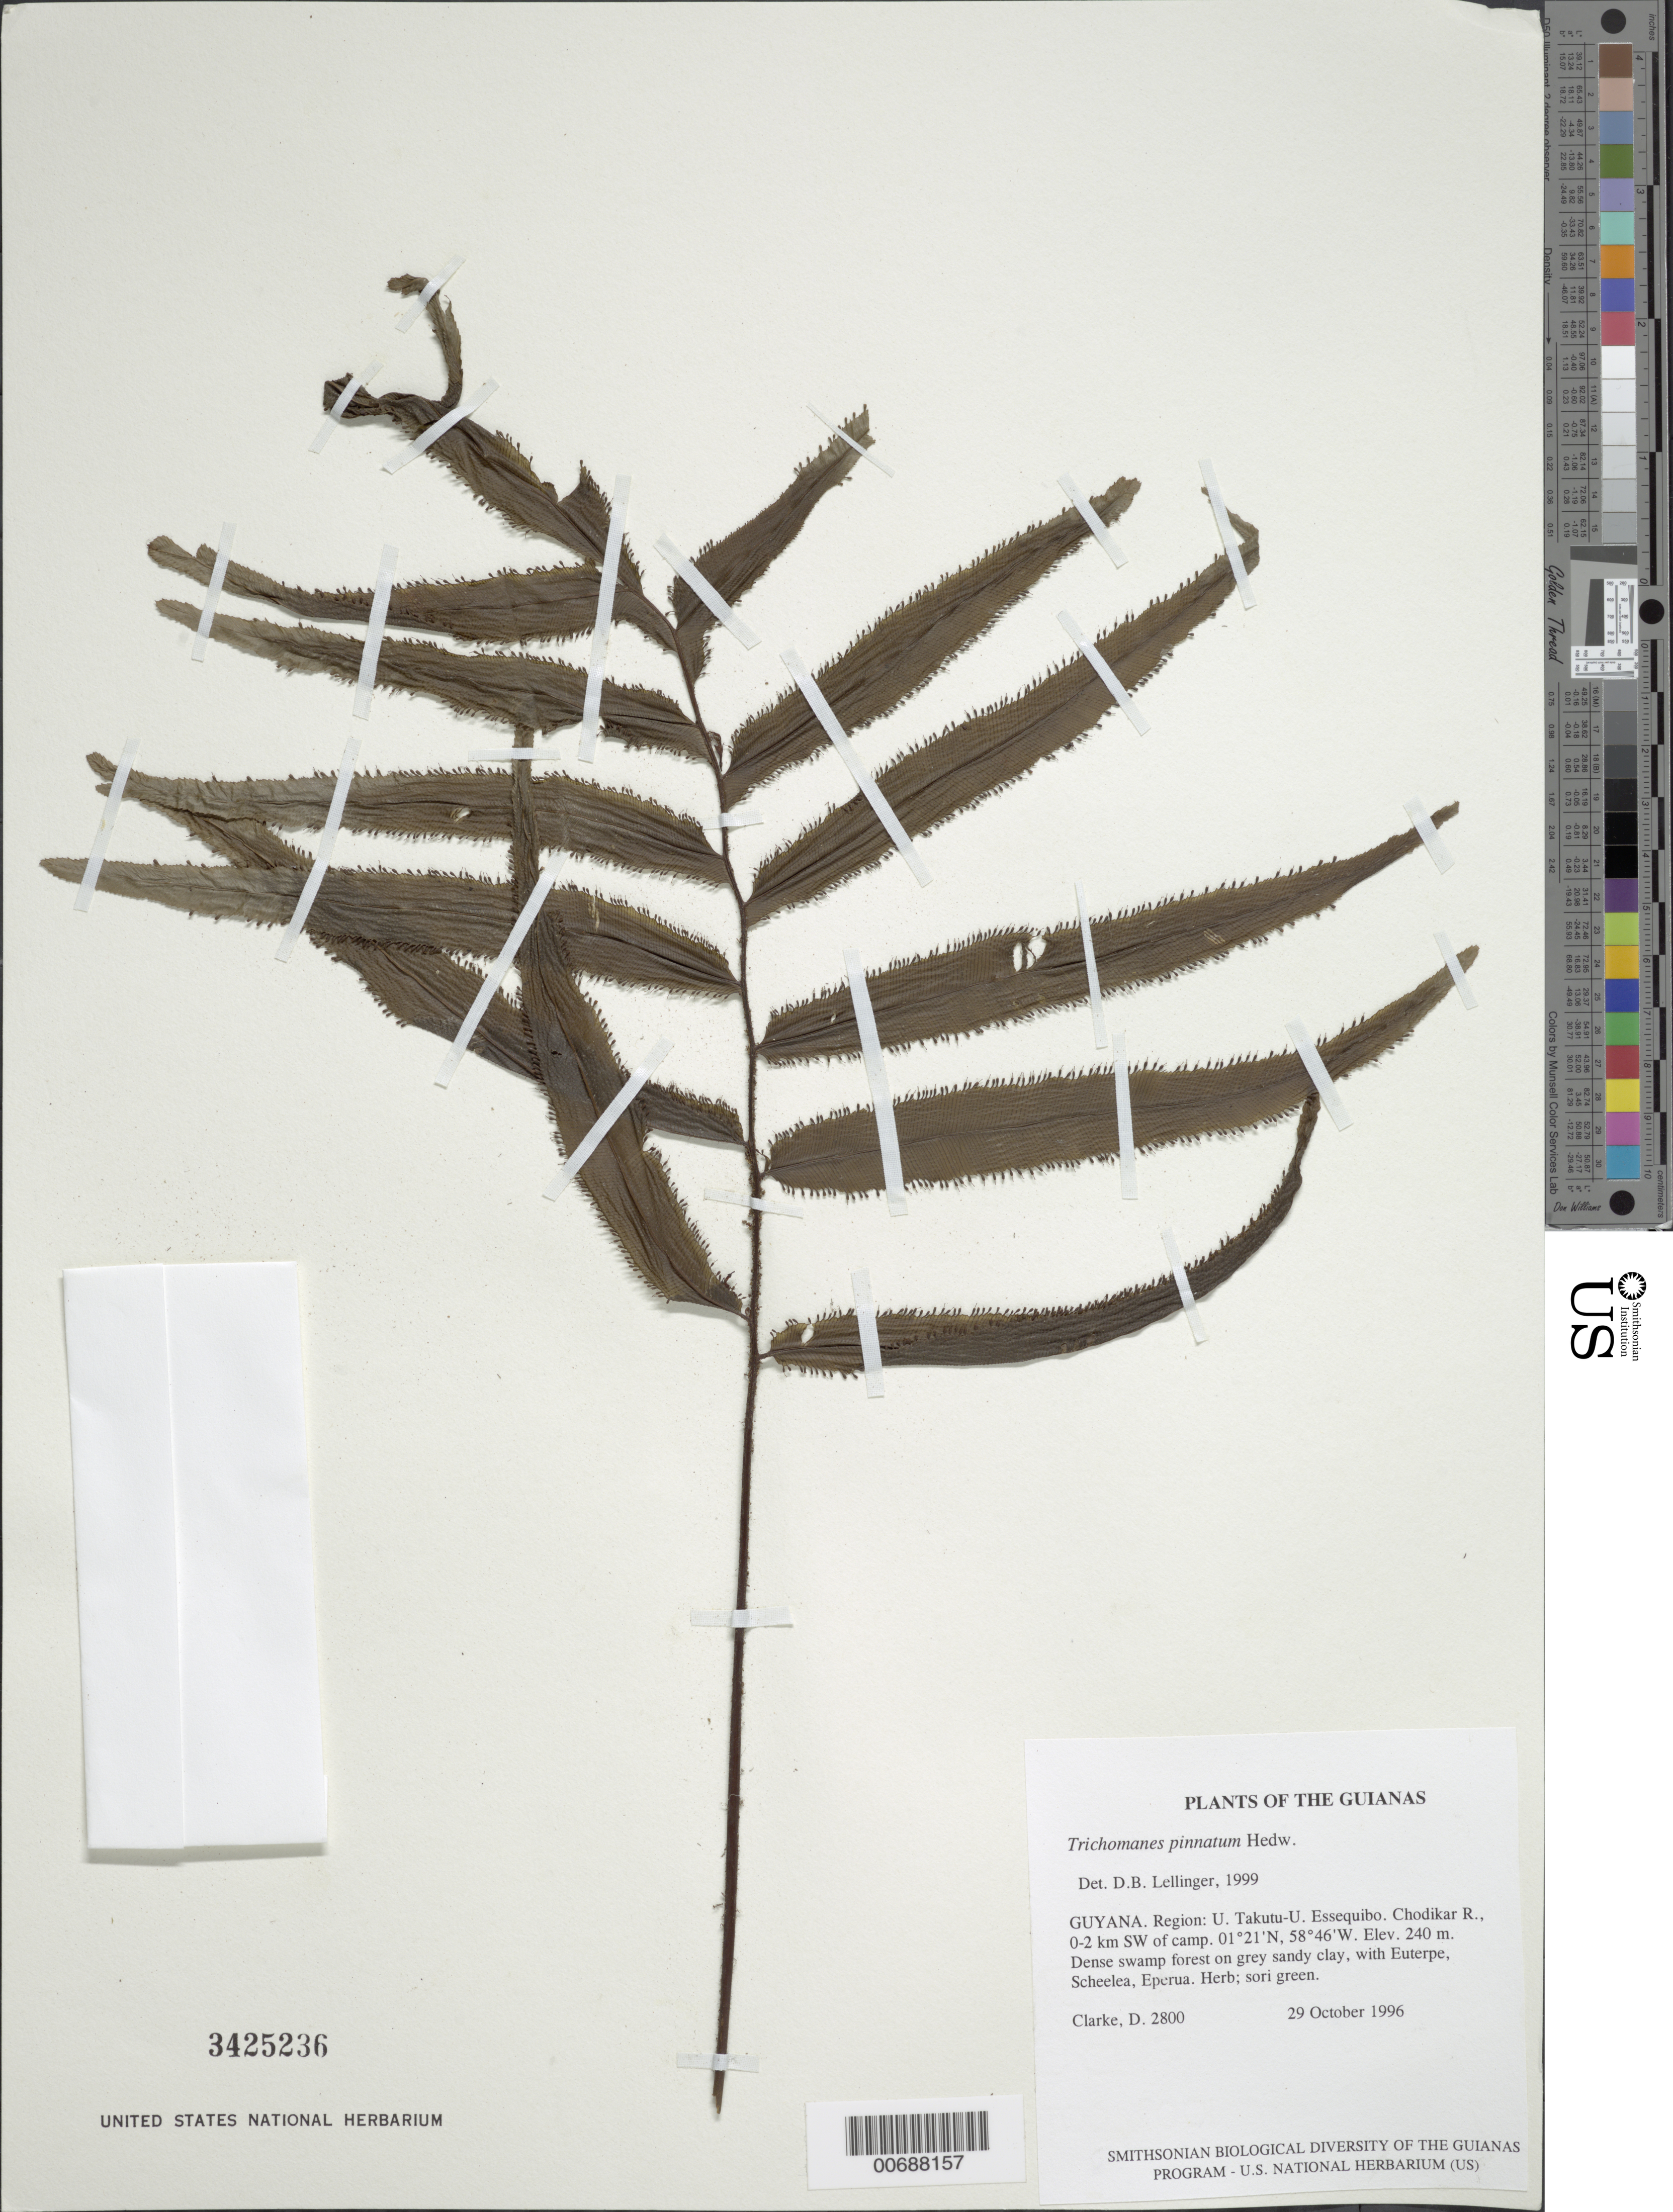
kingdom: Plantae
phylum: Tracheophyta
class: Polypodiopsida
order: Hymenophyllales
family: Hymenophyllaceae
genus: Trichomanes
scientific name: Trichomanes pinnatum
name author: Hedw.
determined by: Lellinger, David B., (BOT), Smithsonian Institution - National Museum of Natural History (UNITED STATES)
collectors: H. D. Clarke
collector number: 2800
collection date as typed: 29 October 1996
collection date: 1996-10-29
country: Guyana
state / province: U. Takutu-U. Essequibo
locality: Chodikar R., 0-2 km SW of camp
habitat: Dense swamp forest on grey sandy clay, with Euterpe, Scheelea, Eperua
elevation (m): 240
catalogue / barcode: US 3425236